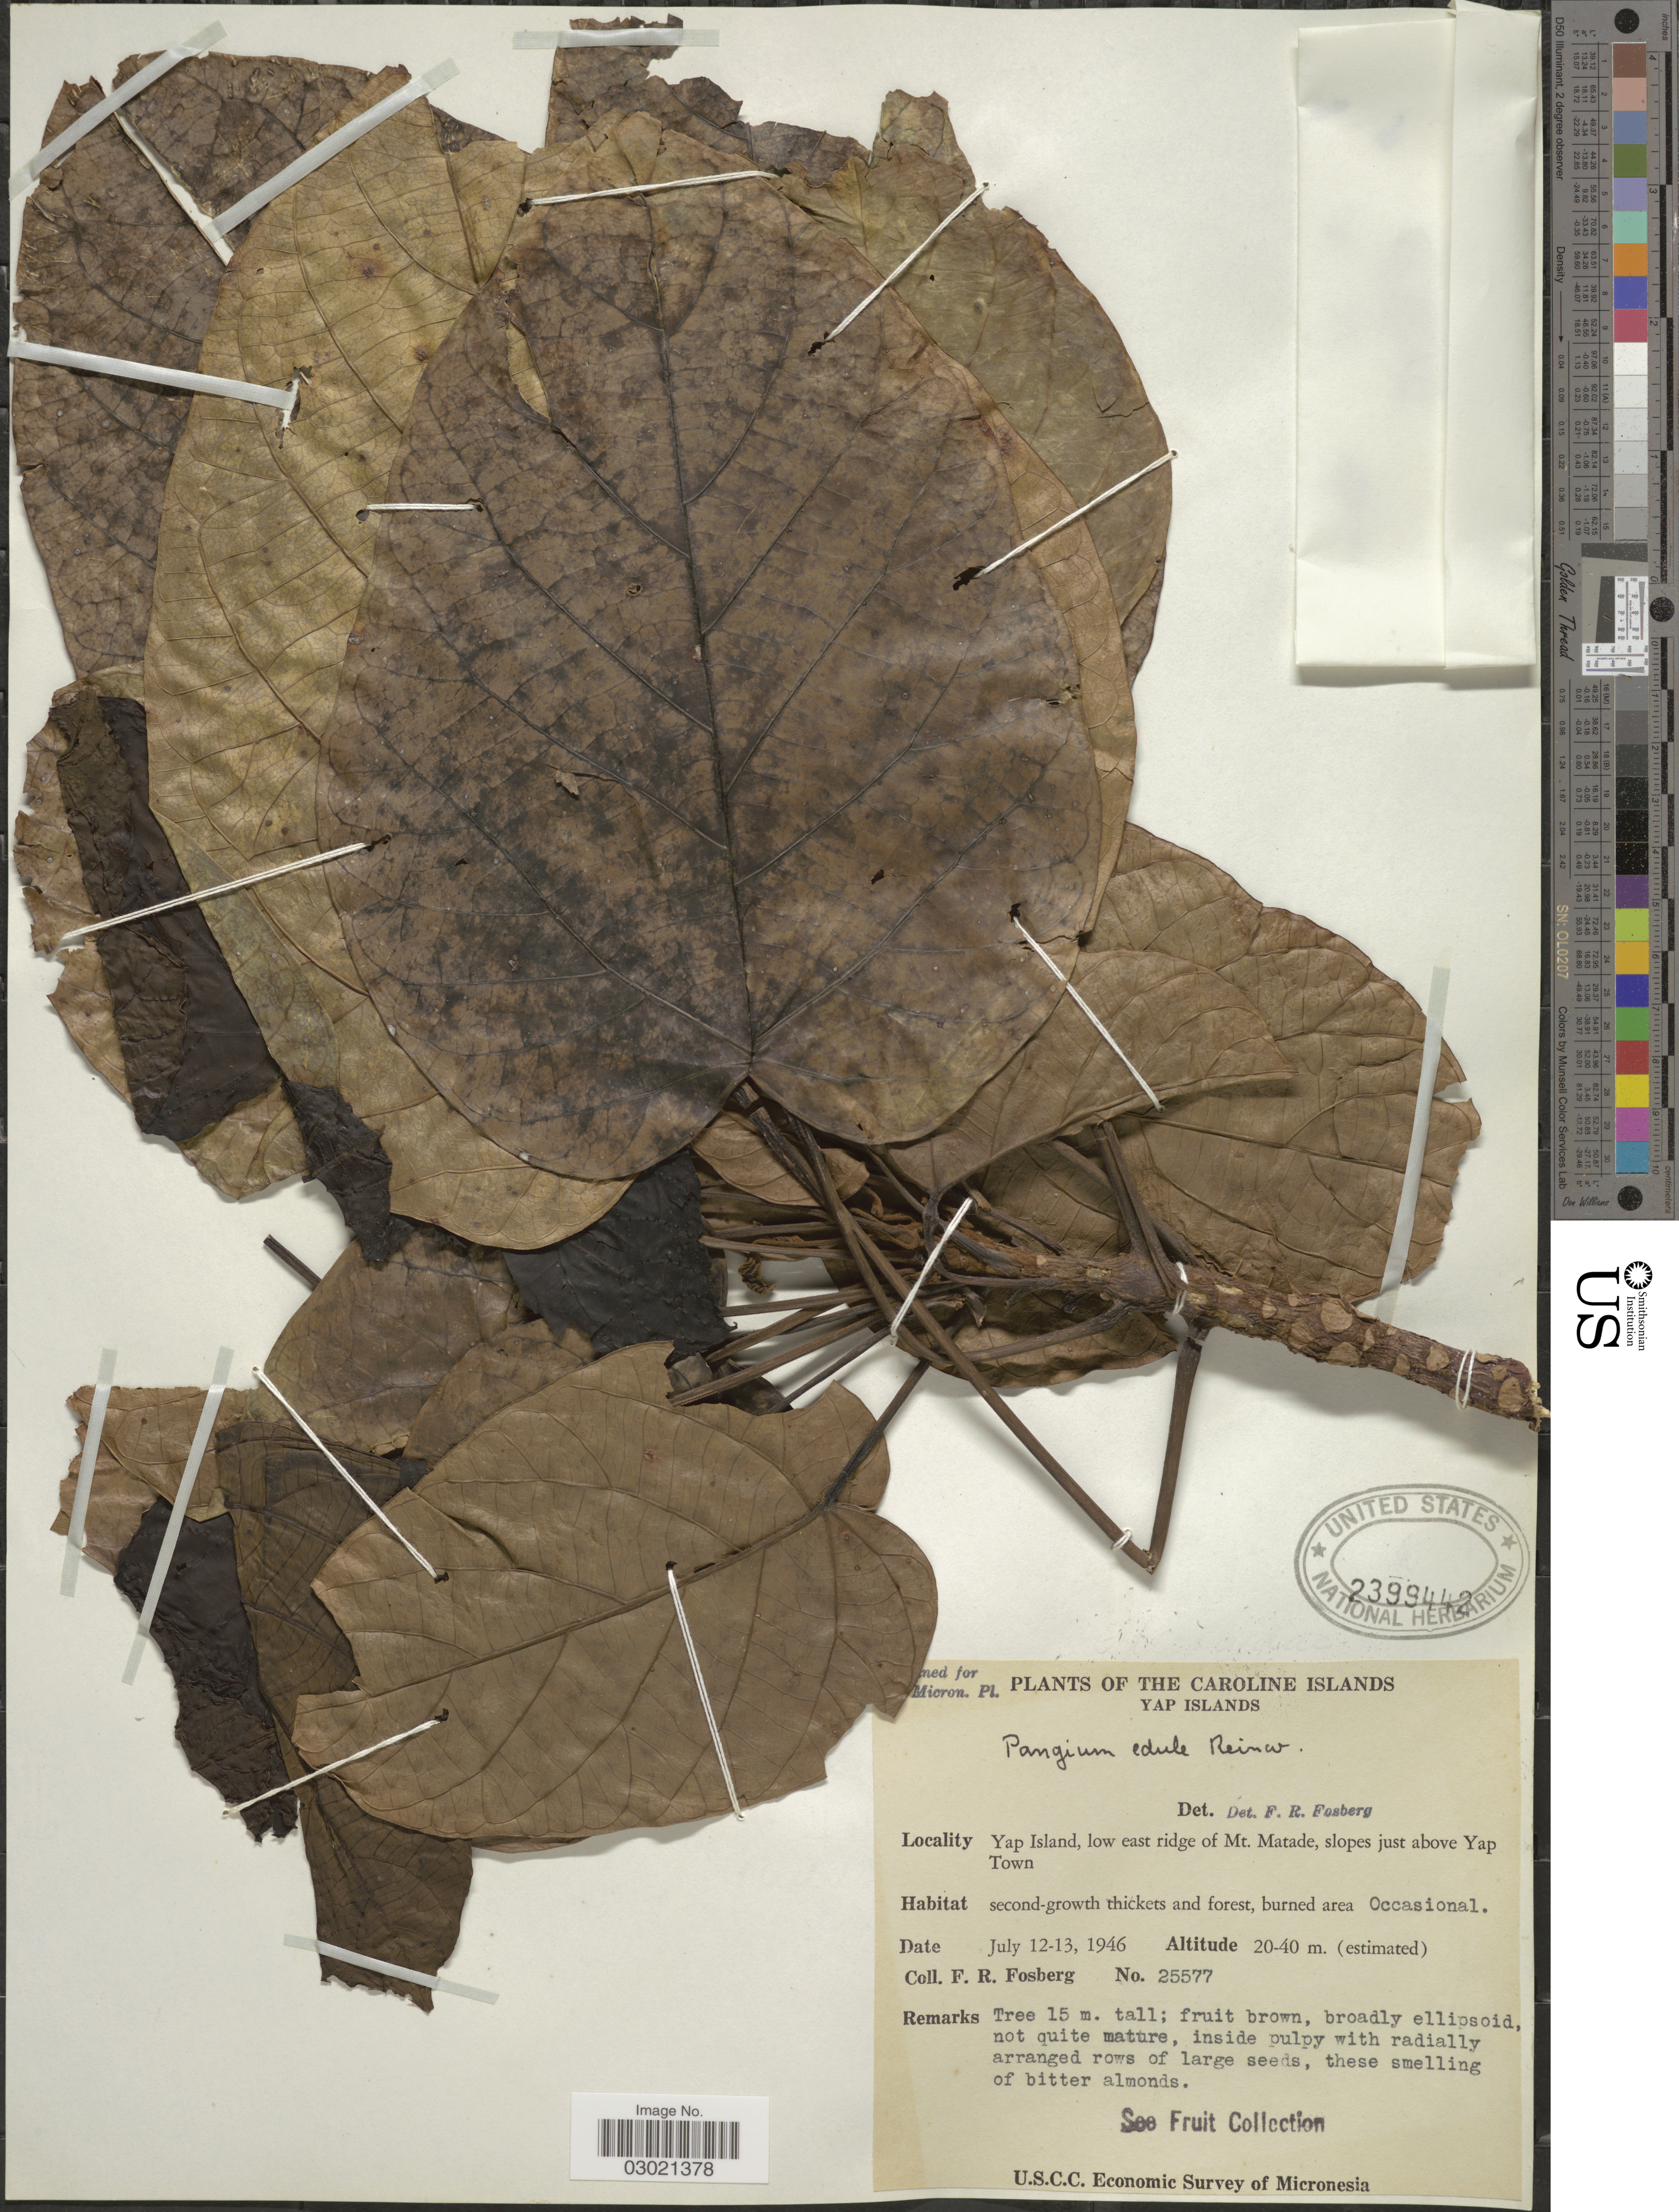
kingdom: Plantae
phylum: Tracheophyta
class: Magnoliopsida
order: Malpighiales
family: Achariaceae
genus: Pangium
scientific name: Pangium edule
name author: Reinw.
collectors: F. R. Fosberg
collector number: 25577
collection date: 1946-07-12/1946-07-13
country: Micronesia, Federated States of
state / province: Yap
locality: The Caroline Islands. Yap Islands. Yap Island, low east ridge of Mt. Matade, slopes just above Yap Town.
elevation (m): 20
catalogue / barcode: US 2377442